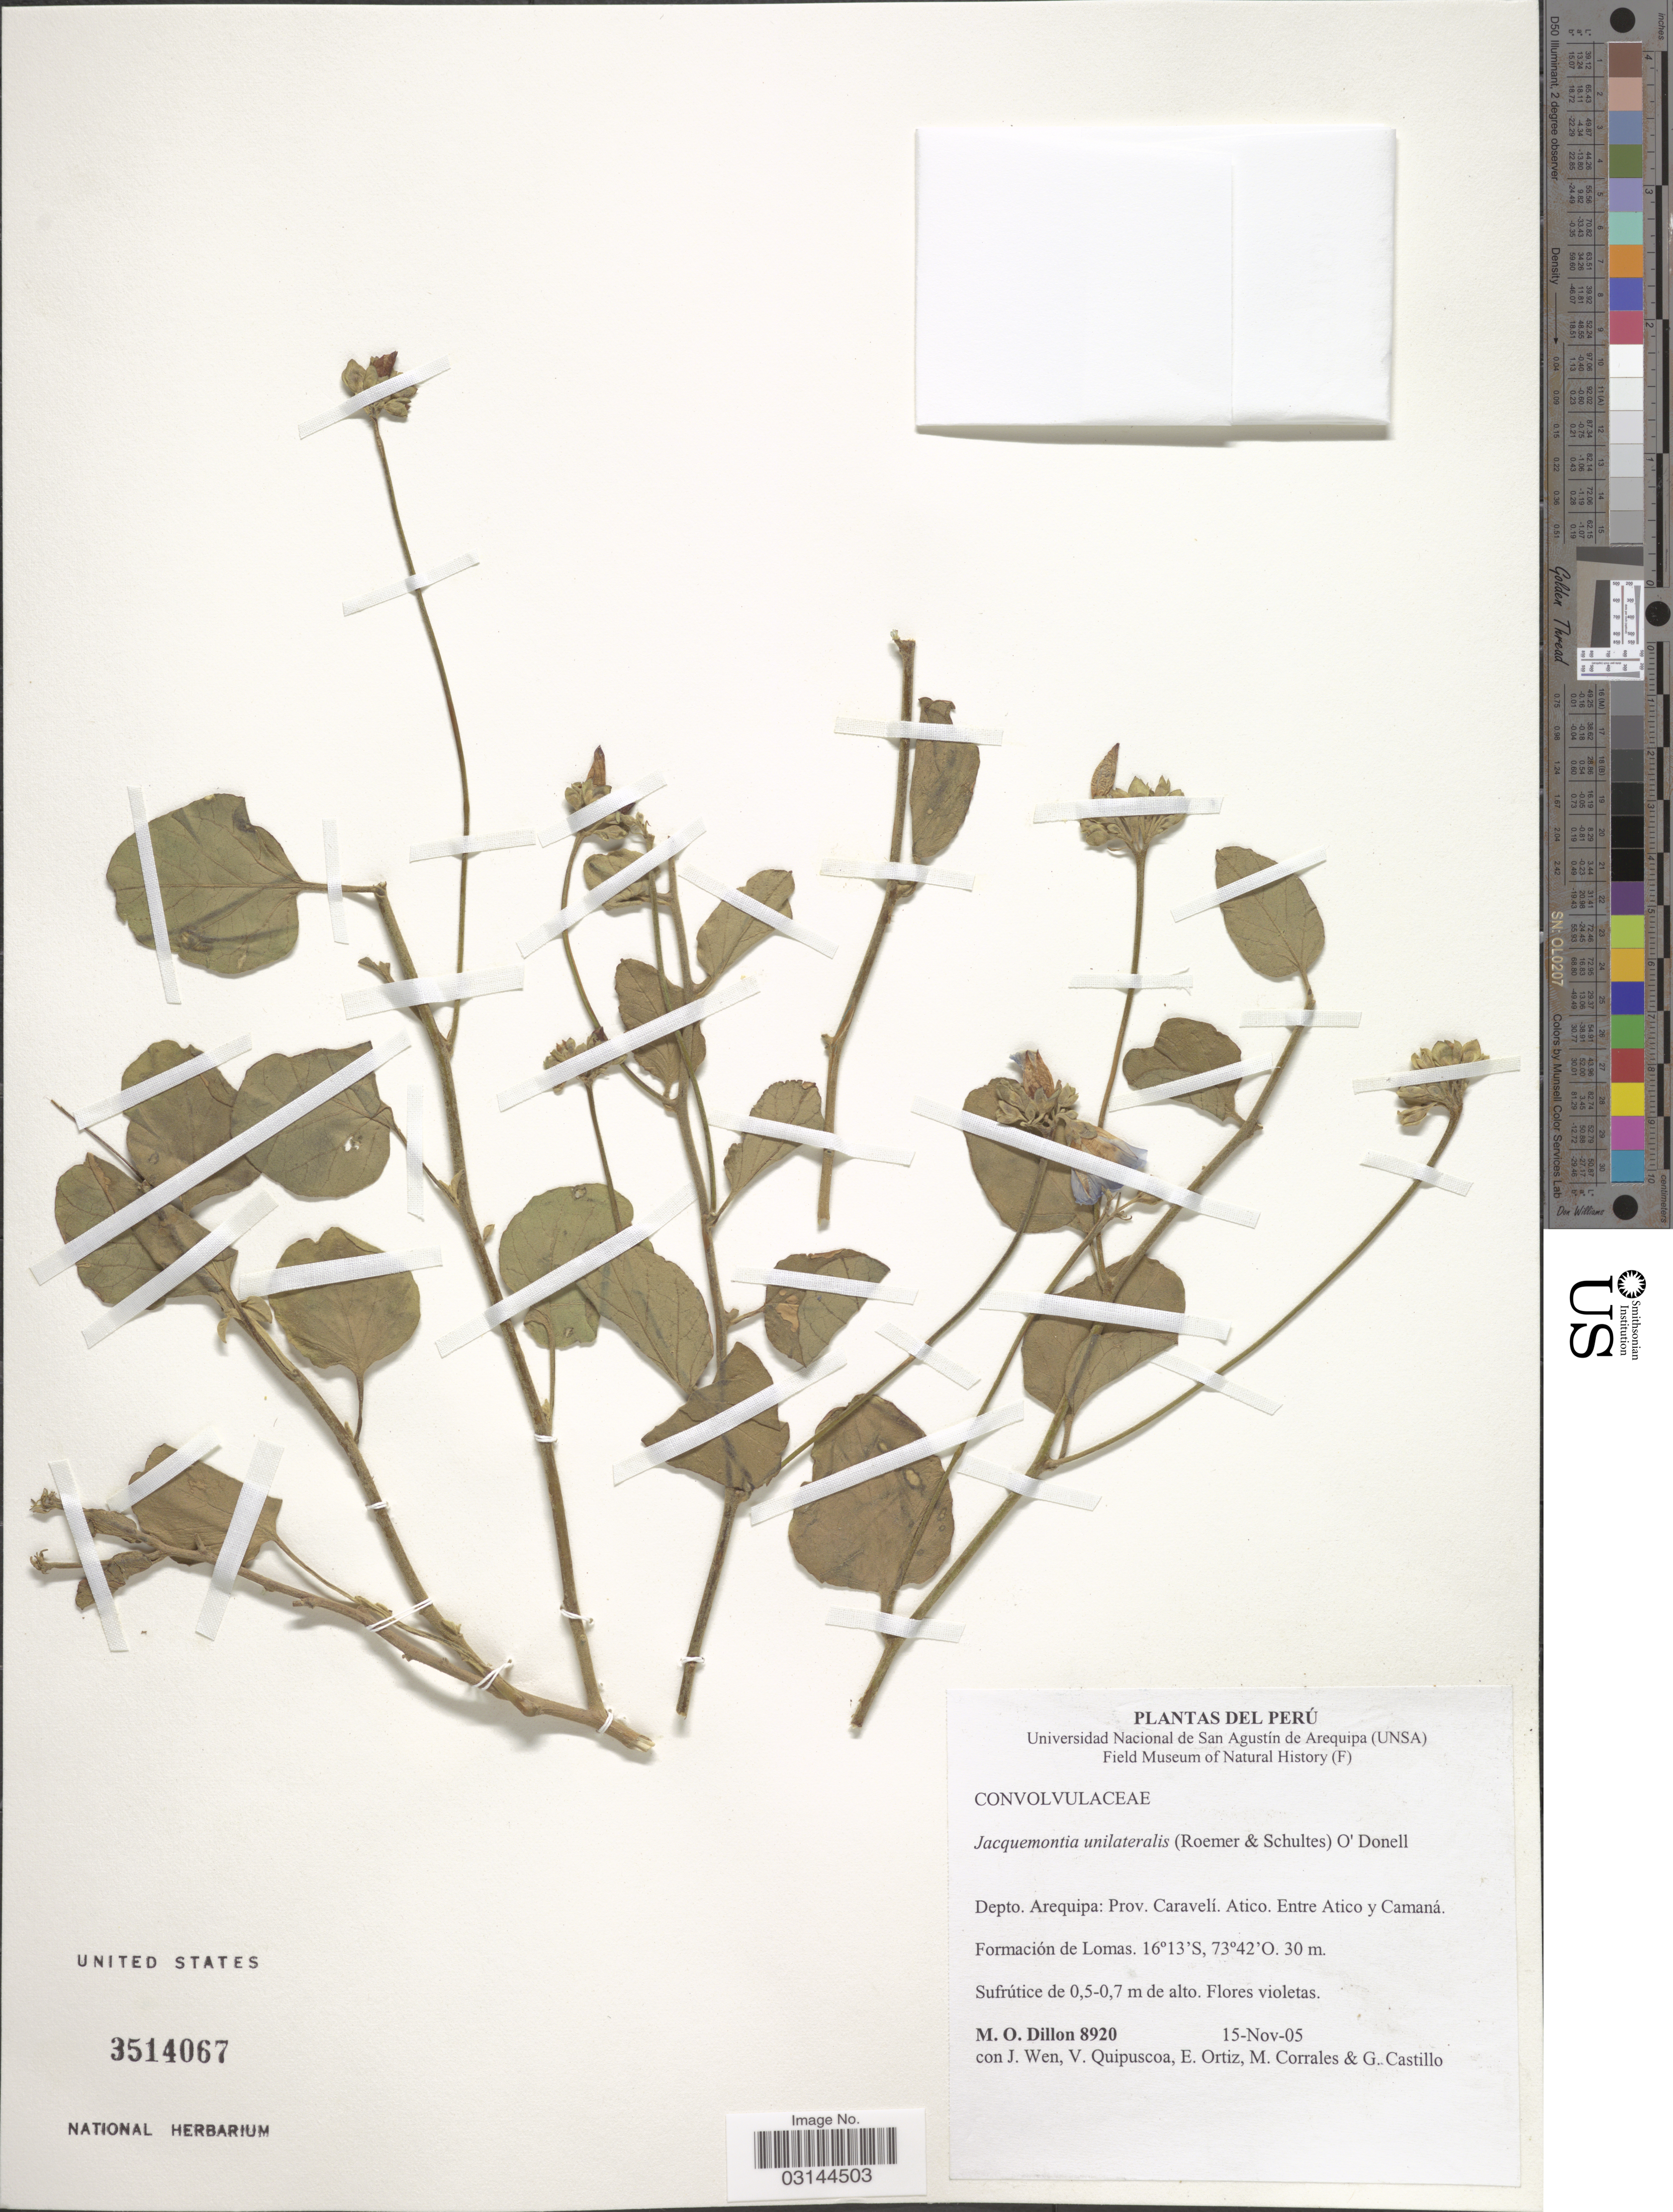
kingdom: Plantae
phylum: Tracheophyta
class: Magnoliopsida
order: Solanales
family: Convolvulaceae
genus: Jacquemontia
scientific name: Jacquemontia unilateralis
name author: (Roem. & Schult.) O'Donell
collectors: M. O. Dillon, J. Wen, V. Quipuscoa, E. Ortiz & et al.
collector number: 8920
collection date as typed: Transcribed d/m/y: 15/11/5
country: Peru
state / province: Arequipa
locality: Depto. Arequipa: Prov. Caravelí. Atico. Entre Atico y Camaná. Formación de Lomas.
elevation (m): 30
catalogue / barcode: US 3514067